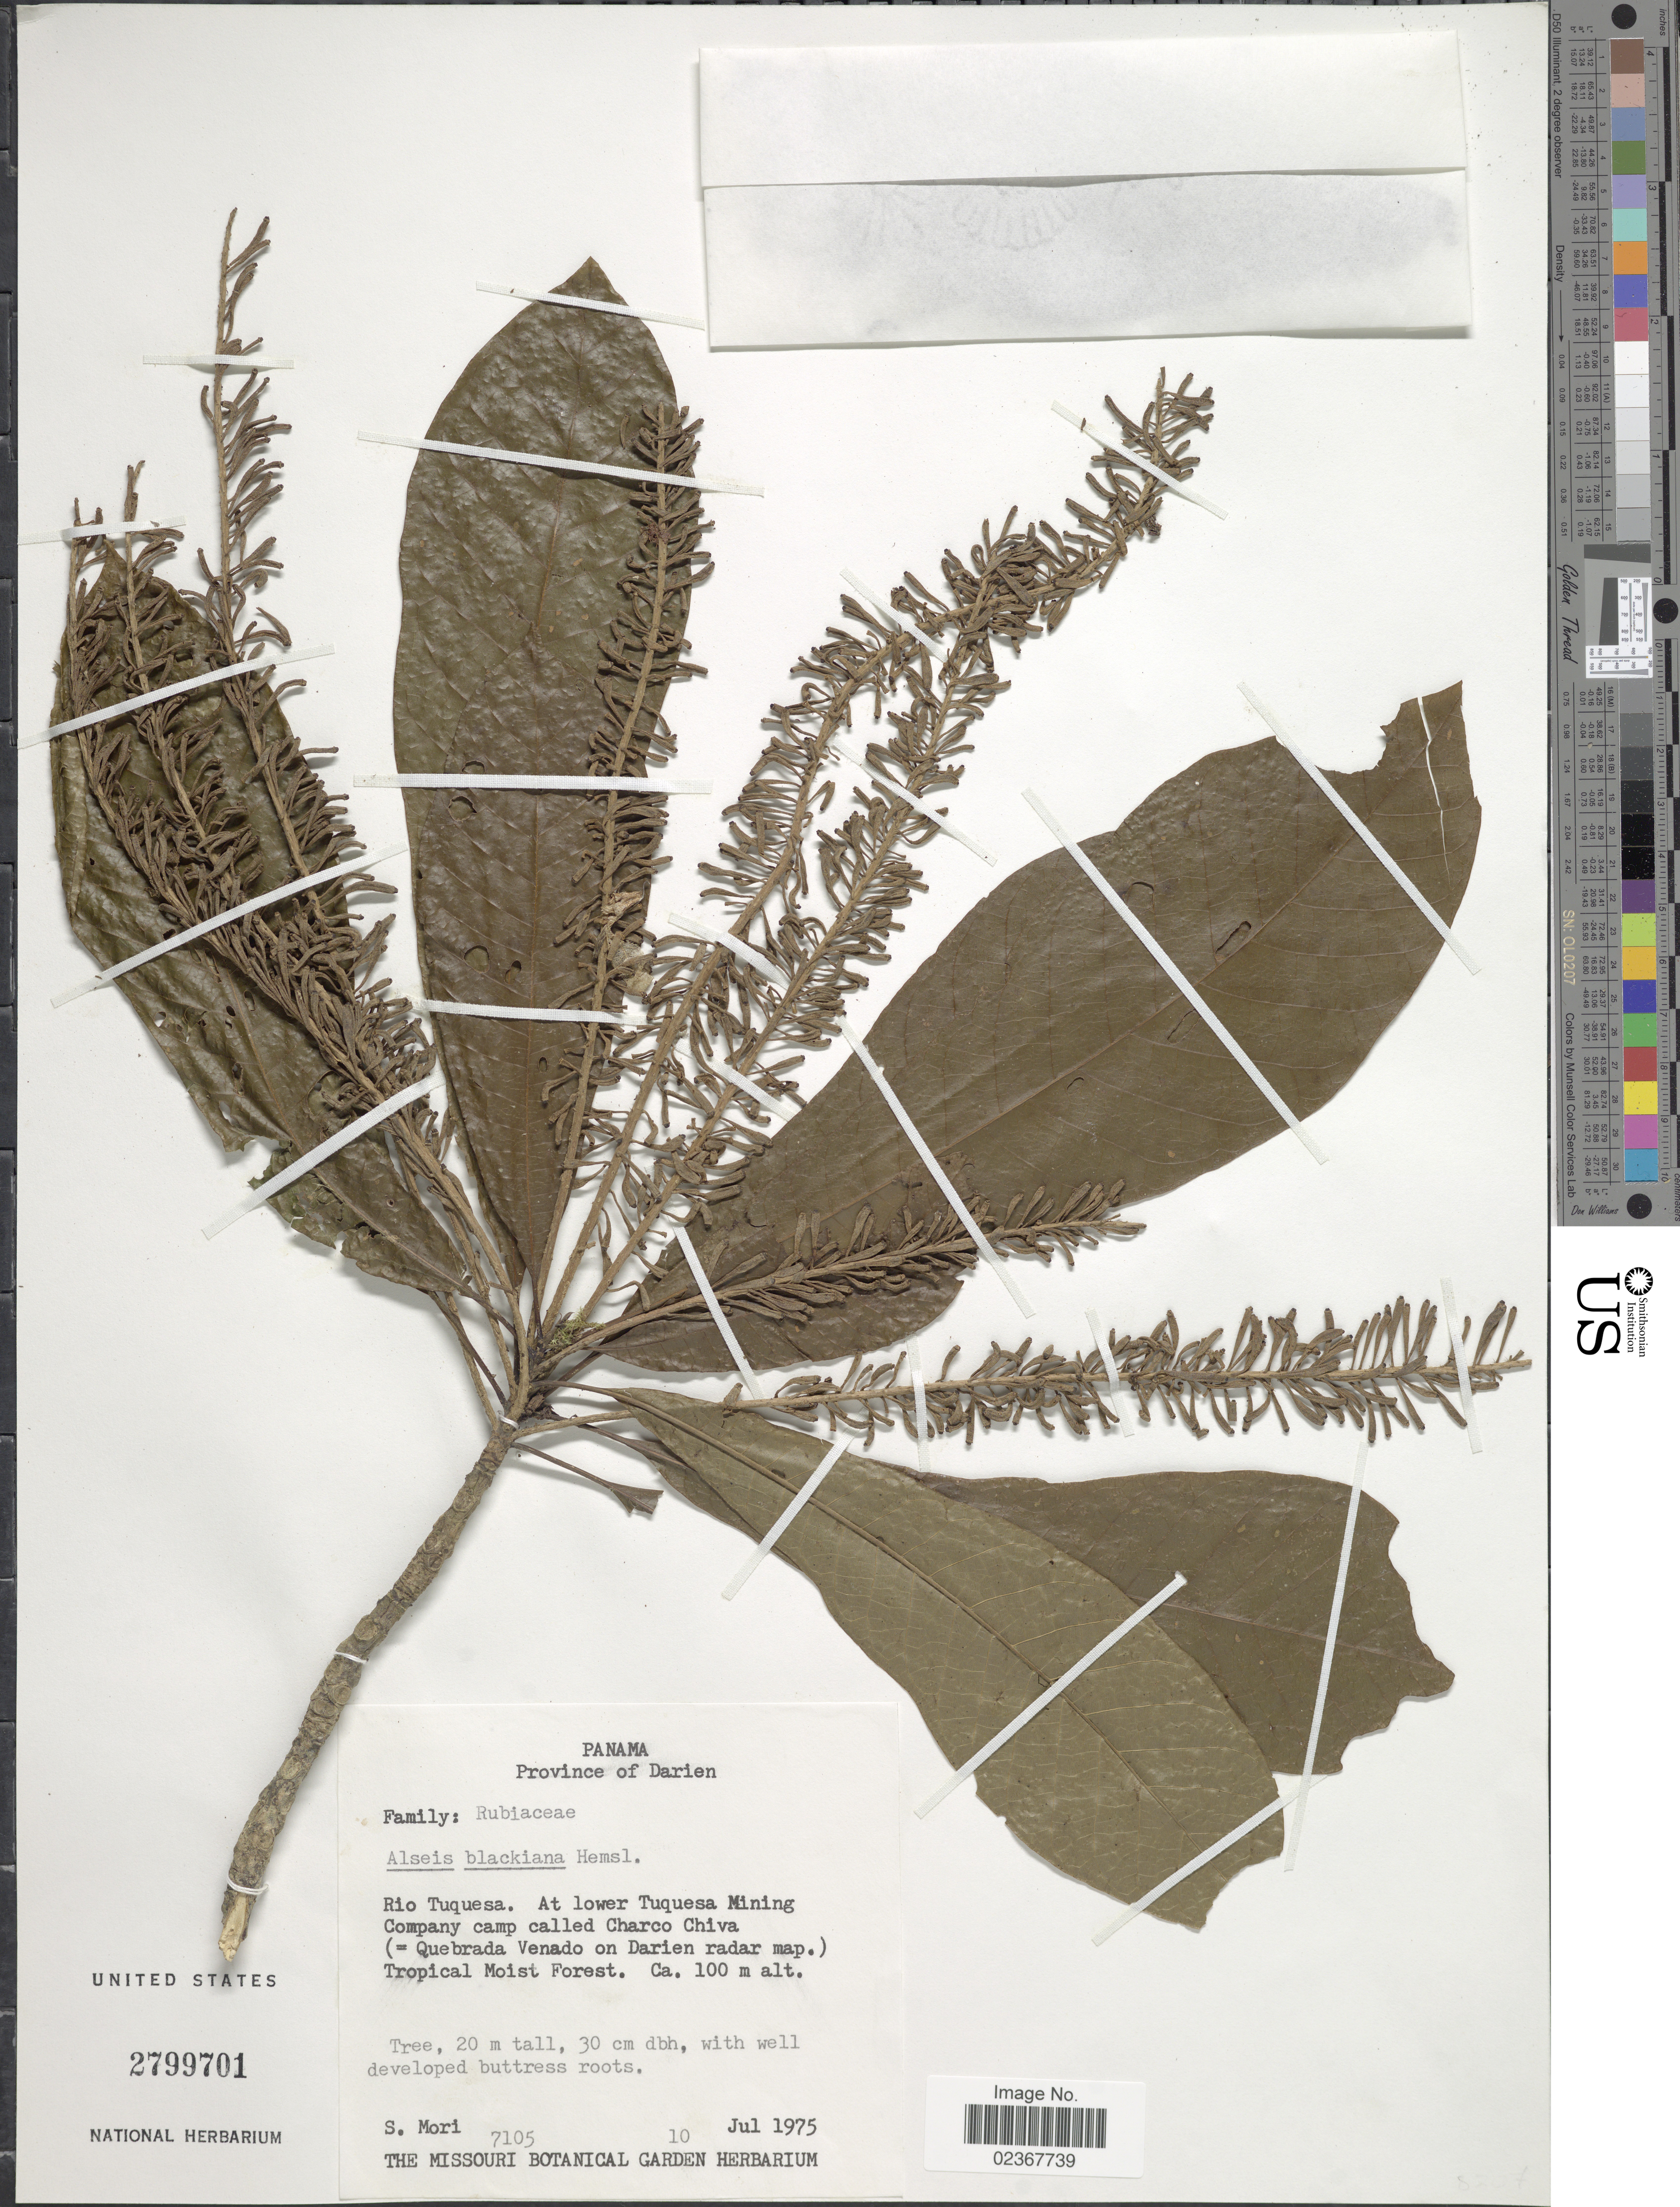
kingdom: Plantae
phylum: Tracheophyta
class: Magnoliopsida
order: Gentianales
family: Rubiaceae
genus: Alseis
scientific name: Alseis blackiana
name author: Hemsl.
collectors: S. Mori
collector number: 7105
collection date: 1975-07-10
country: Panama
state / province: Darién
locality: Rio Tuquesa. At lowe Tuquesa Mining Company camp called Charco Chiva (=Quebrada Venado on Darien radar map.) Tropical Moist Forest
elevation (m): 100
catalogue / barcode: US 2799701